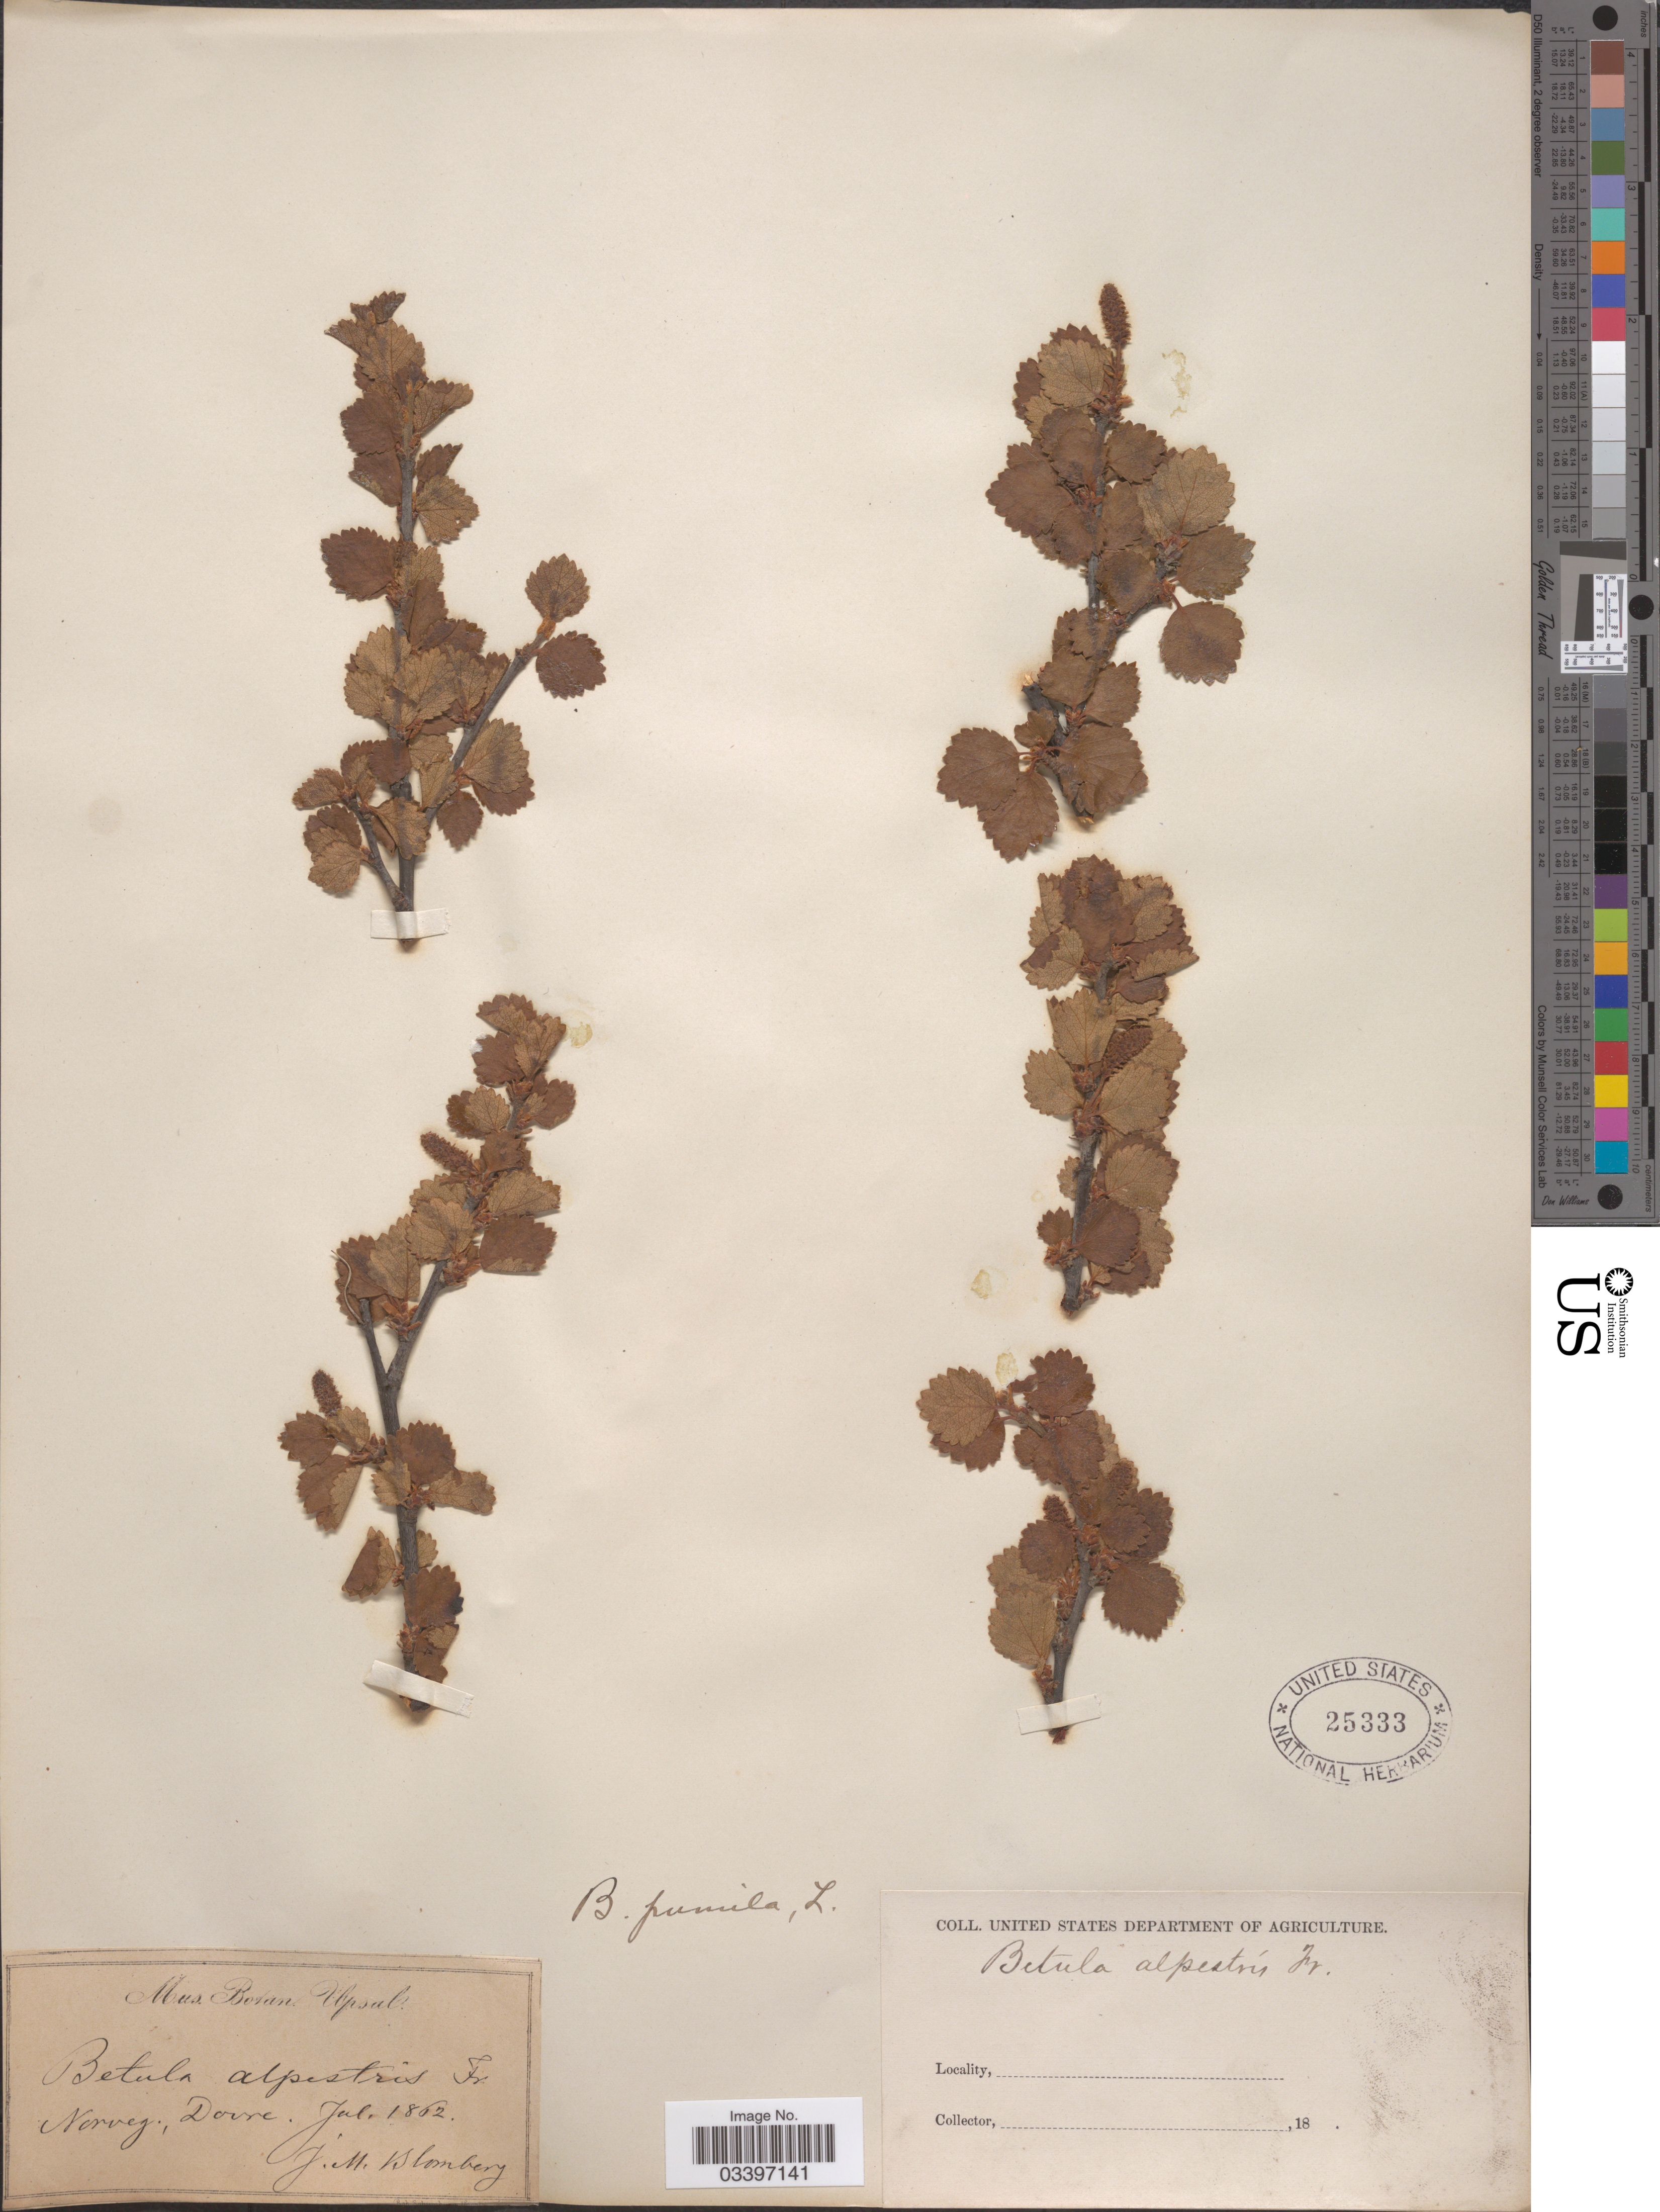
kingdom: Plantae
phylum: Tracheophyta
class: Magnoliopsida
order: Fagales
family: Betulaceae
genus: Betula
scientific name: Betula pumila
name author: L.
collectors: J. Blomberg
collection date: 1862-07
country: Norway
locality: Dovre.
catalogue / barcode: US 25333